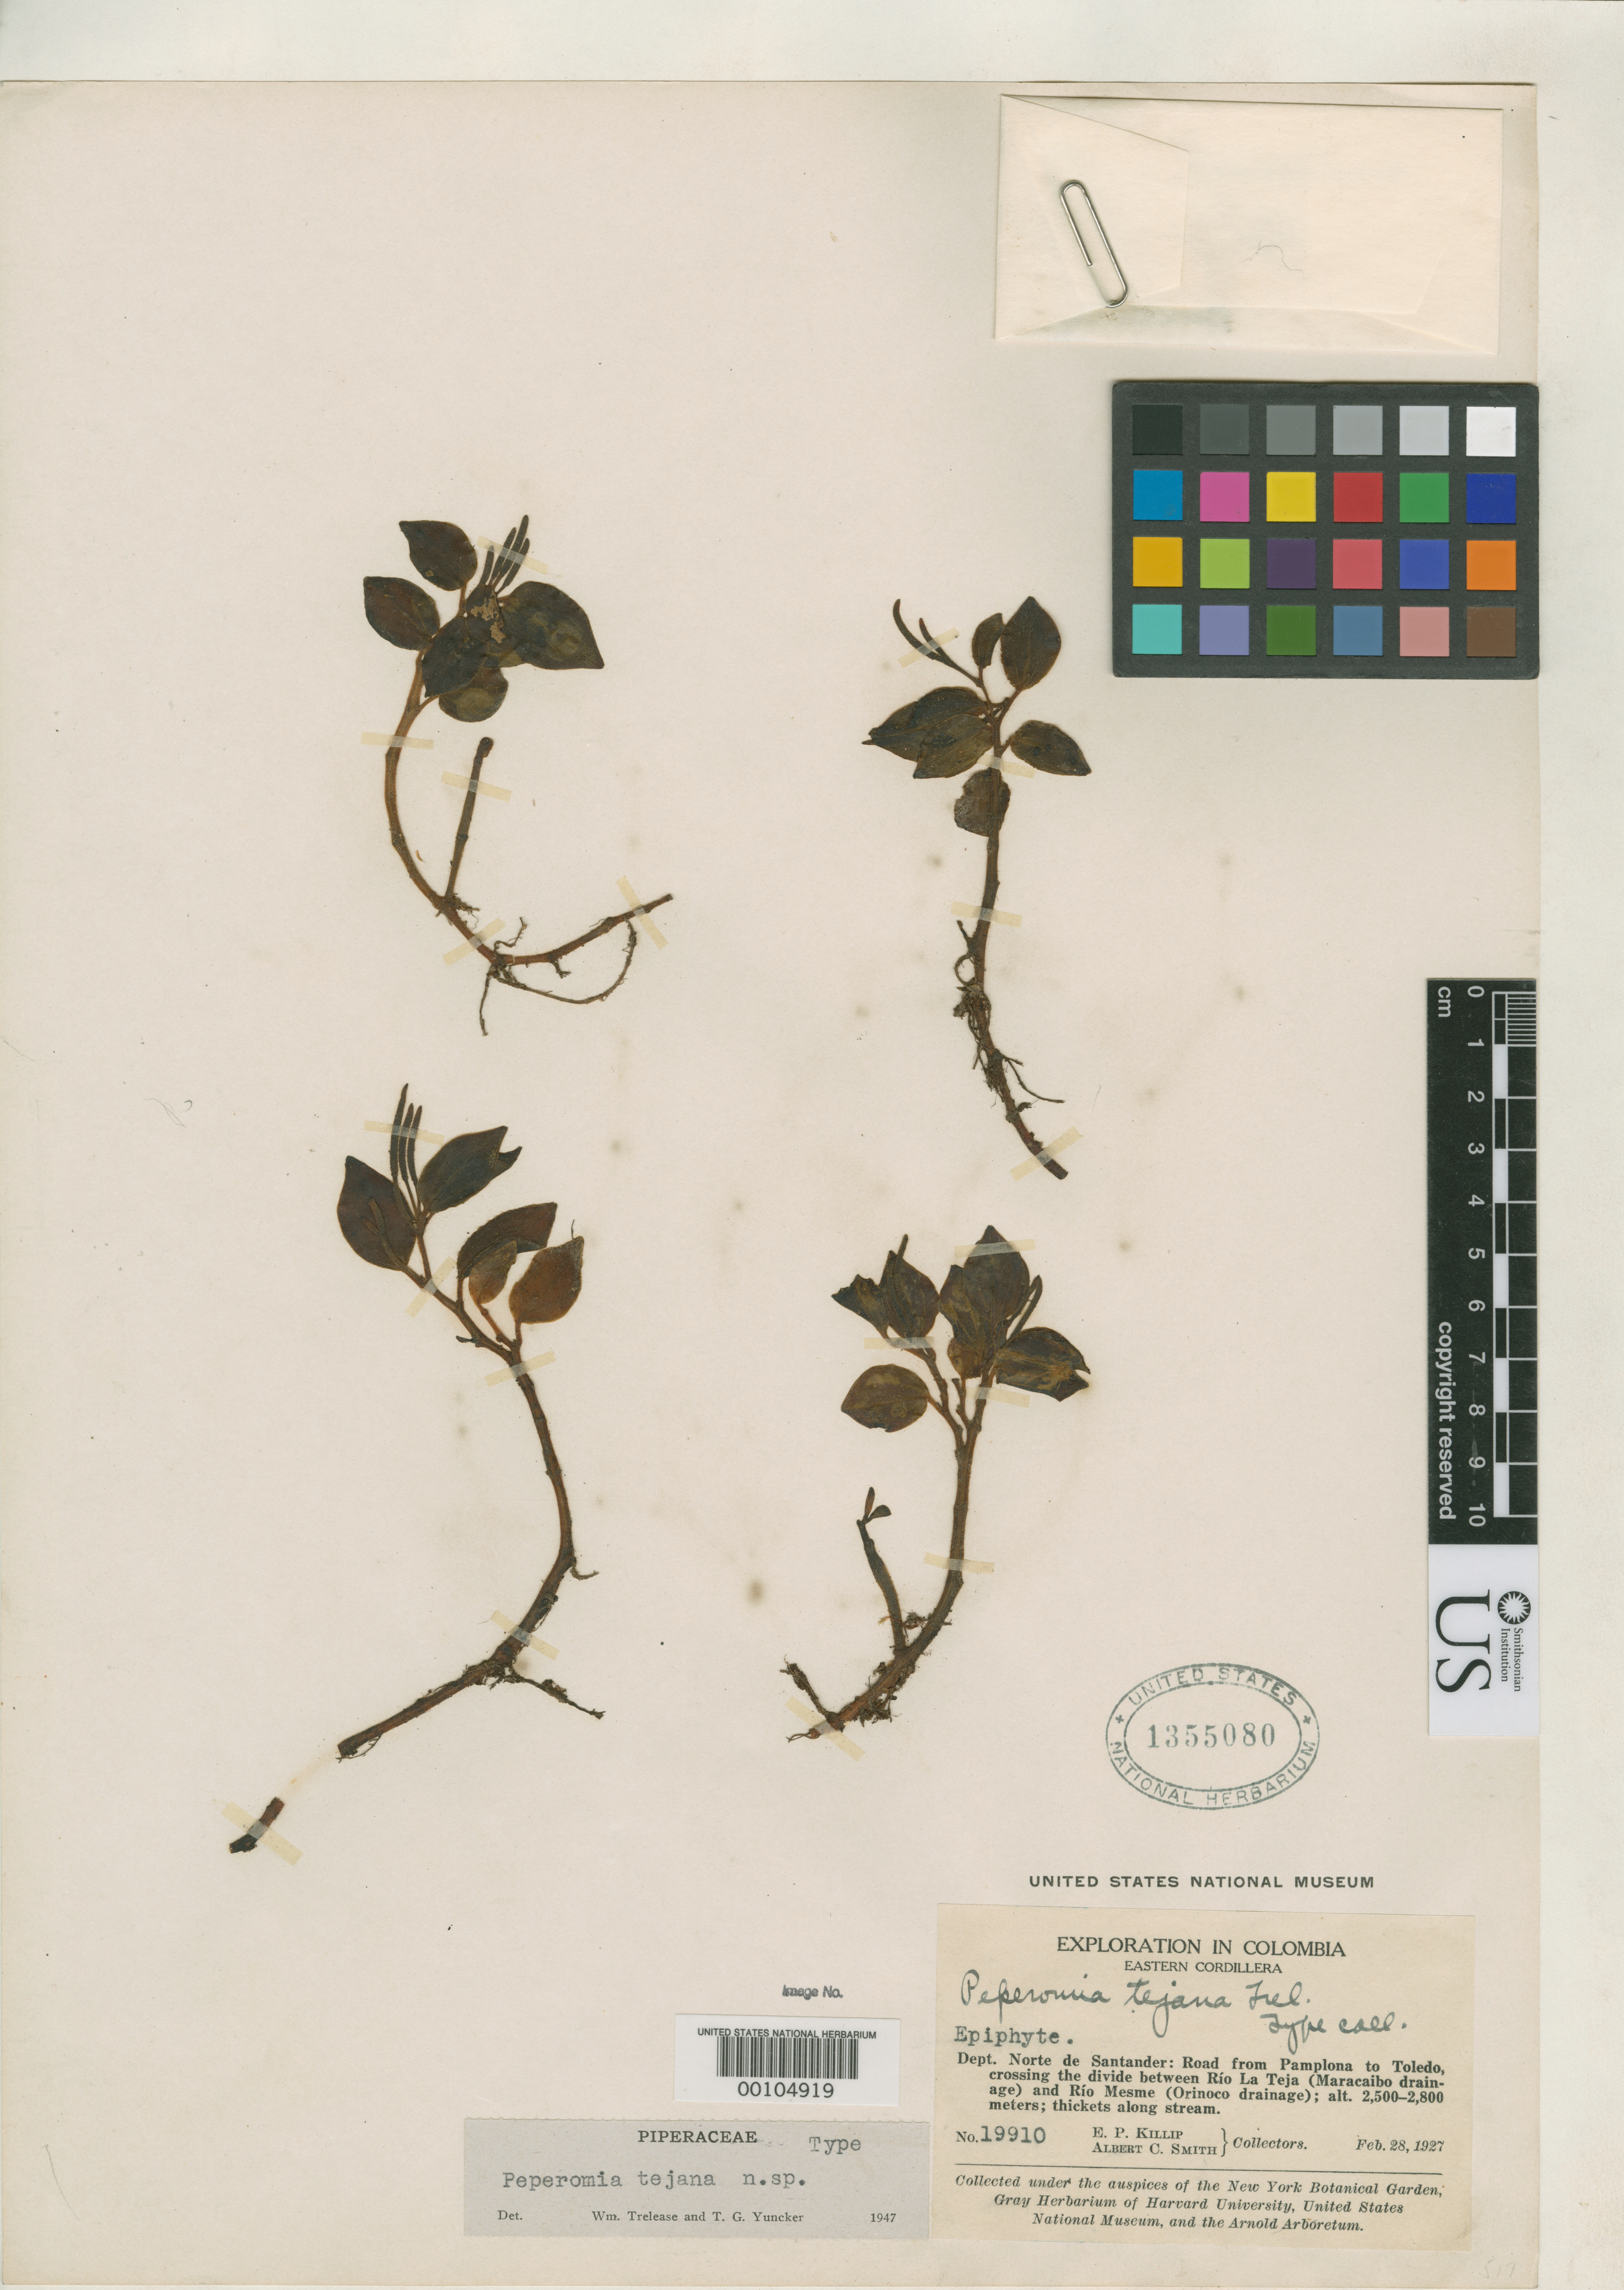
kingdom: Plantae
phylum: Tracheophyta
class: Magnoliopsida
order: Piperales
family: Piperaceae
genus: Peperomia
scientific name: Peperomia tejana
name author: Trel. & Yunck.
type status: Holotype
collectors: E. P. Killip & A. C. Smith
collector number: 19910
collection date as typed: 28 Feb 1927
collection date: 1927-02-28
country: Colombia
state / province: Norte de Santander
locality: Between Pamplona and Toledo.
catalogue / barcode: US 1355080